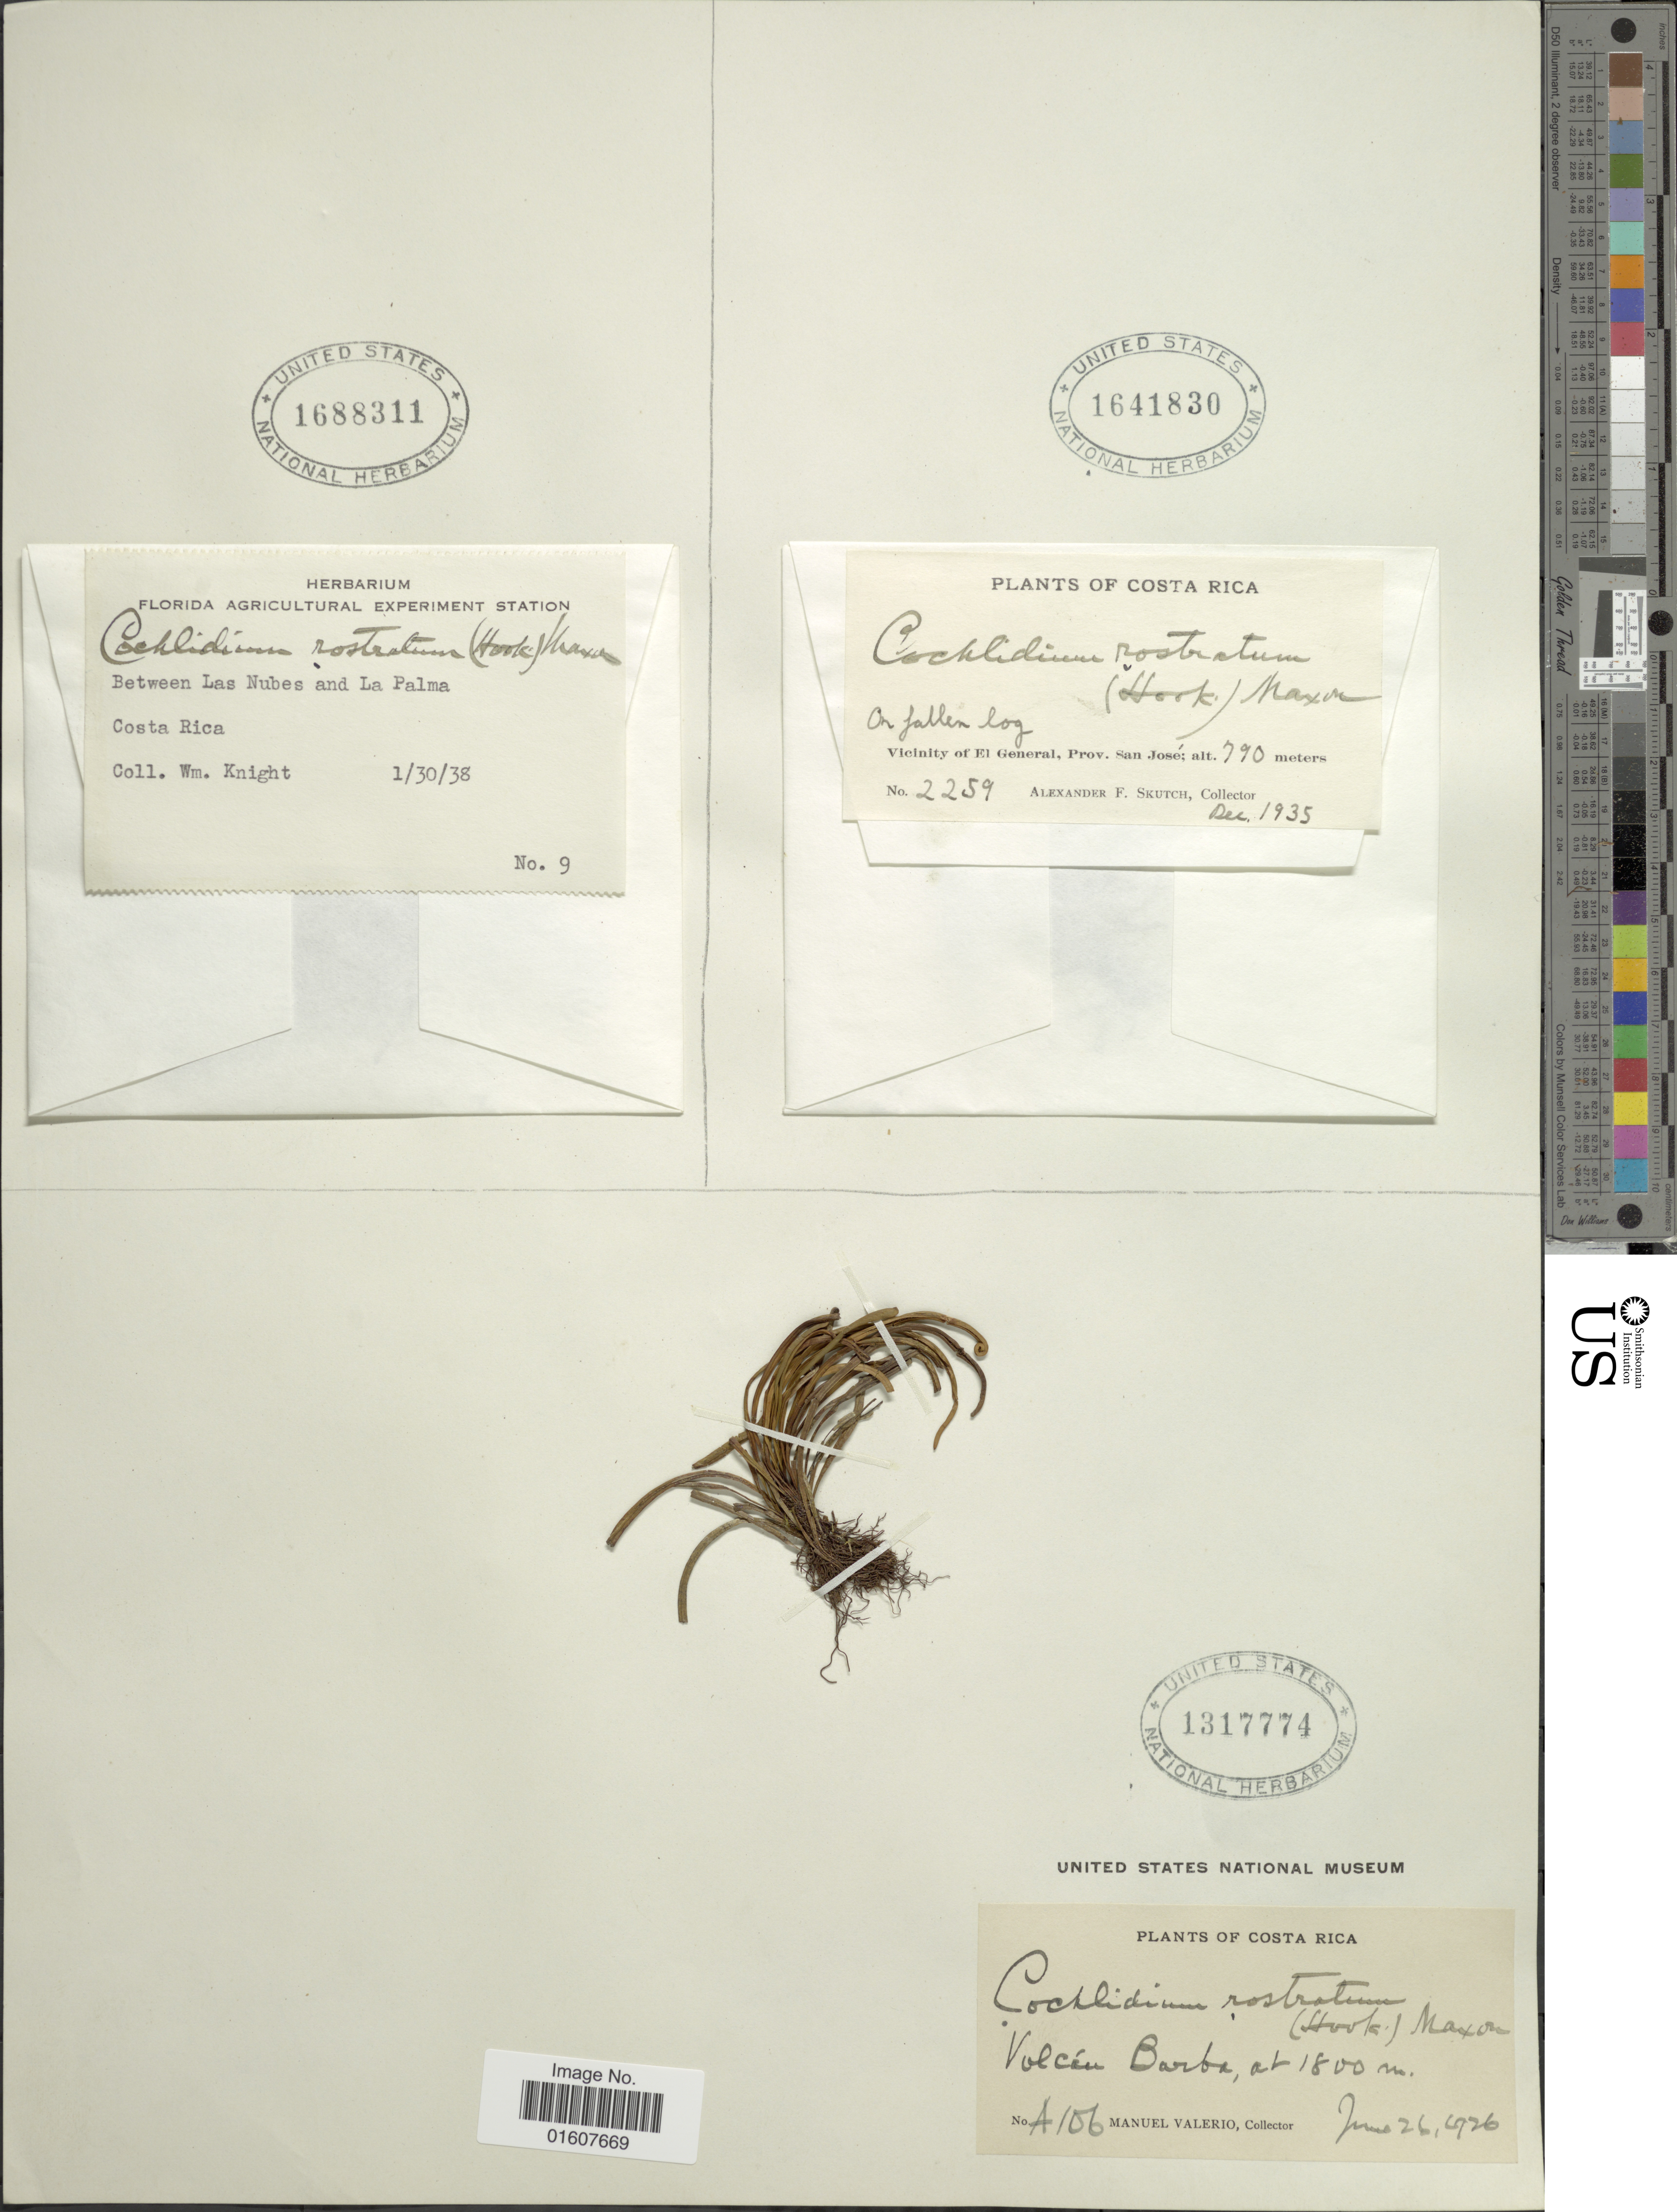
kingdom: Plantae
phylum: Tracheophyta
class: Polypodiopsida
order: Polypodiales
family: Polypodiaceae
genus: Cochlidium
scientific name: Cochlidium rostratum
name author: (Hook.) Maxon ex C. Chr.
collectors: A. F. Skutch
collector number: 2259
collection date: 1935-12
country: Costa Rica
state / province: San José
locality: Vicinity of El General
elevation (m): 790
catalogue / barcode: US 1641830-2